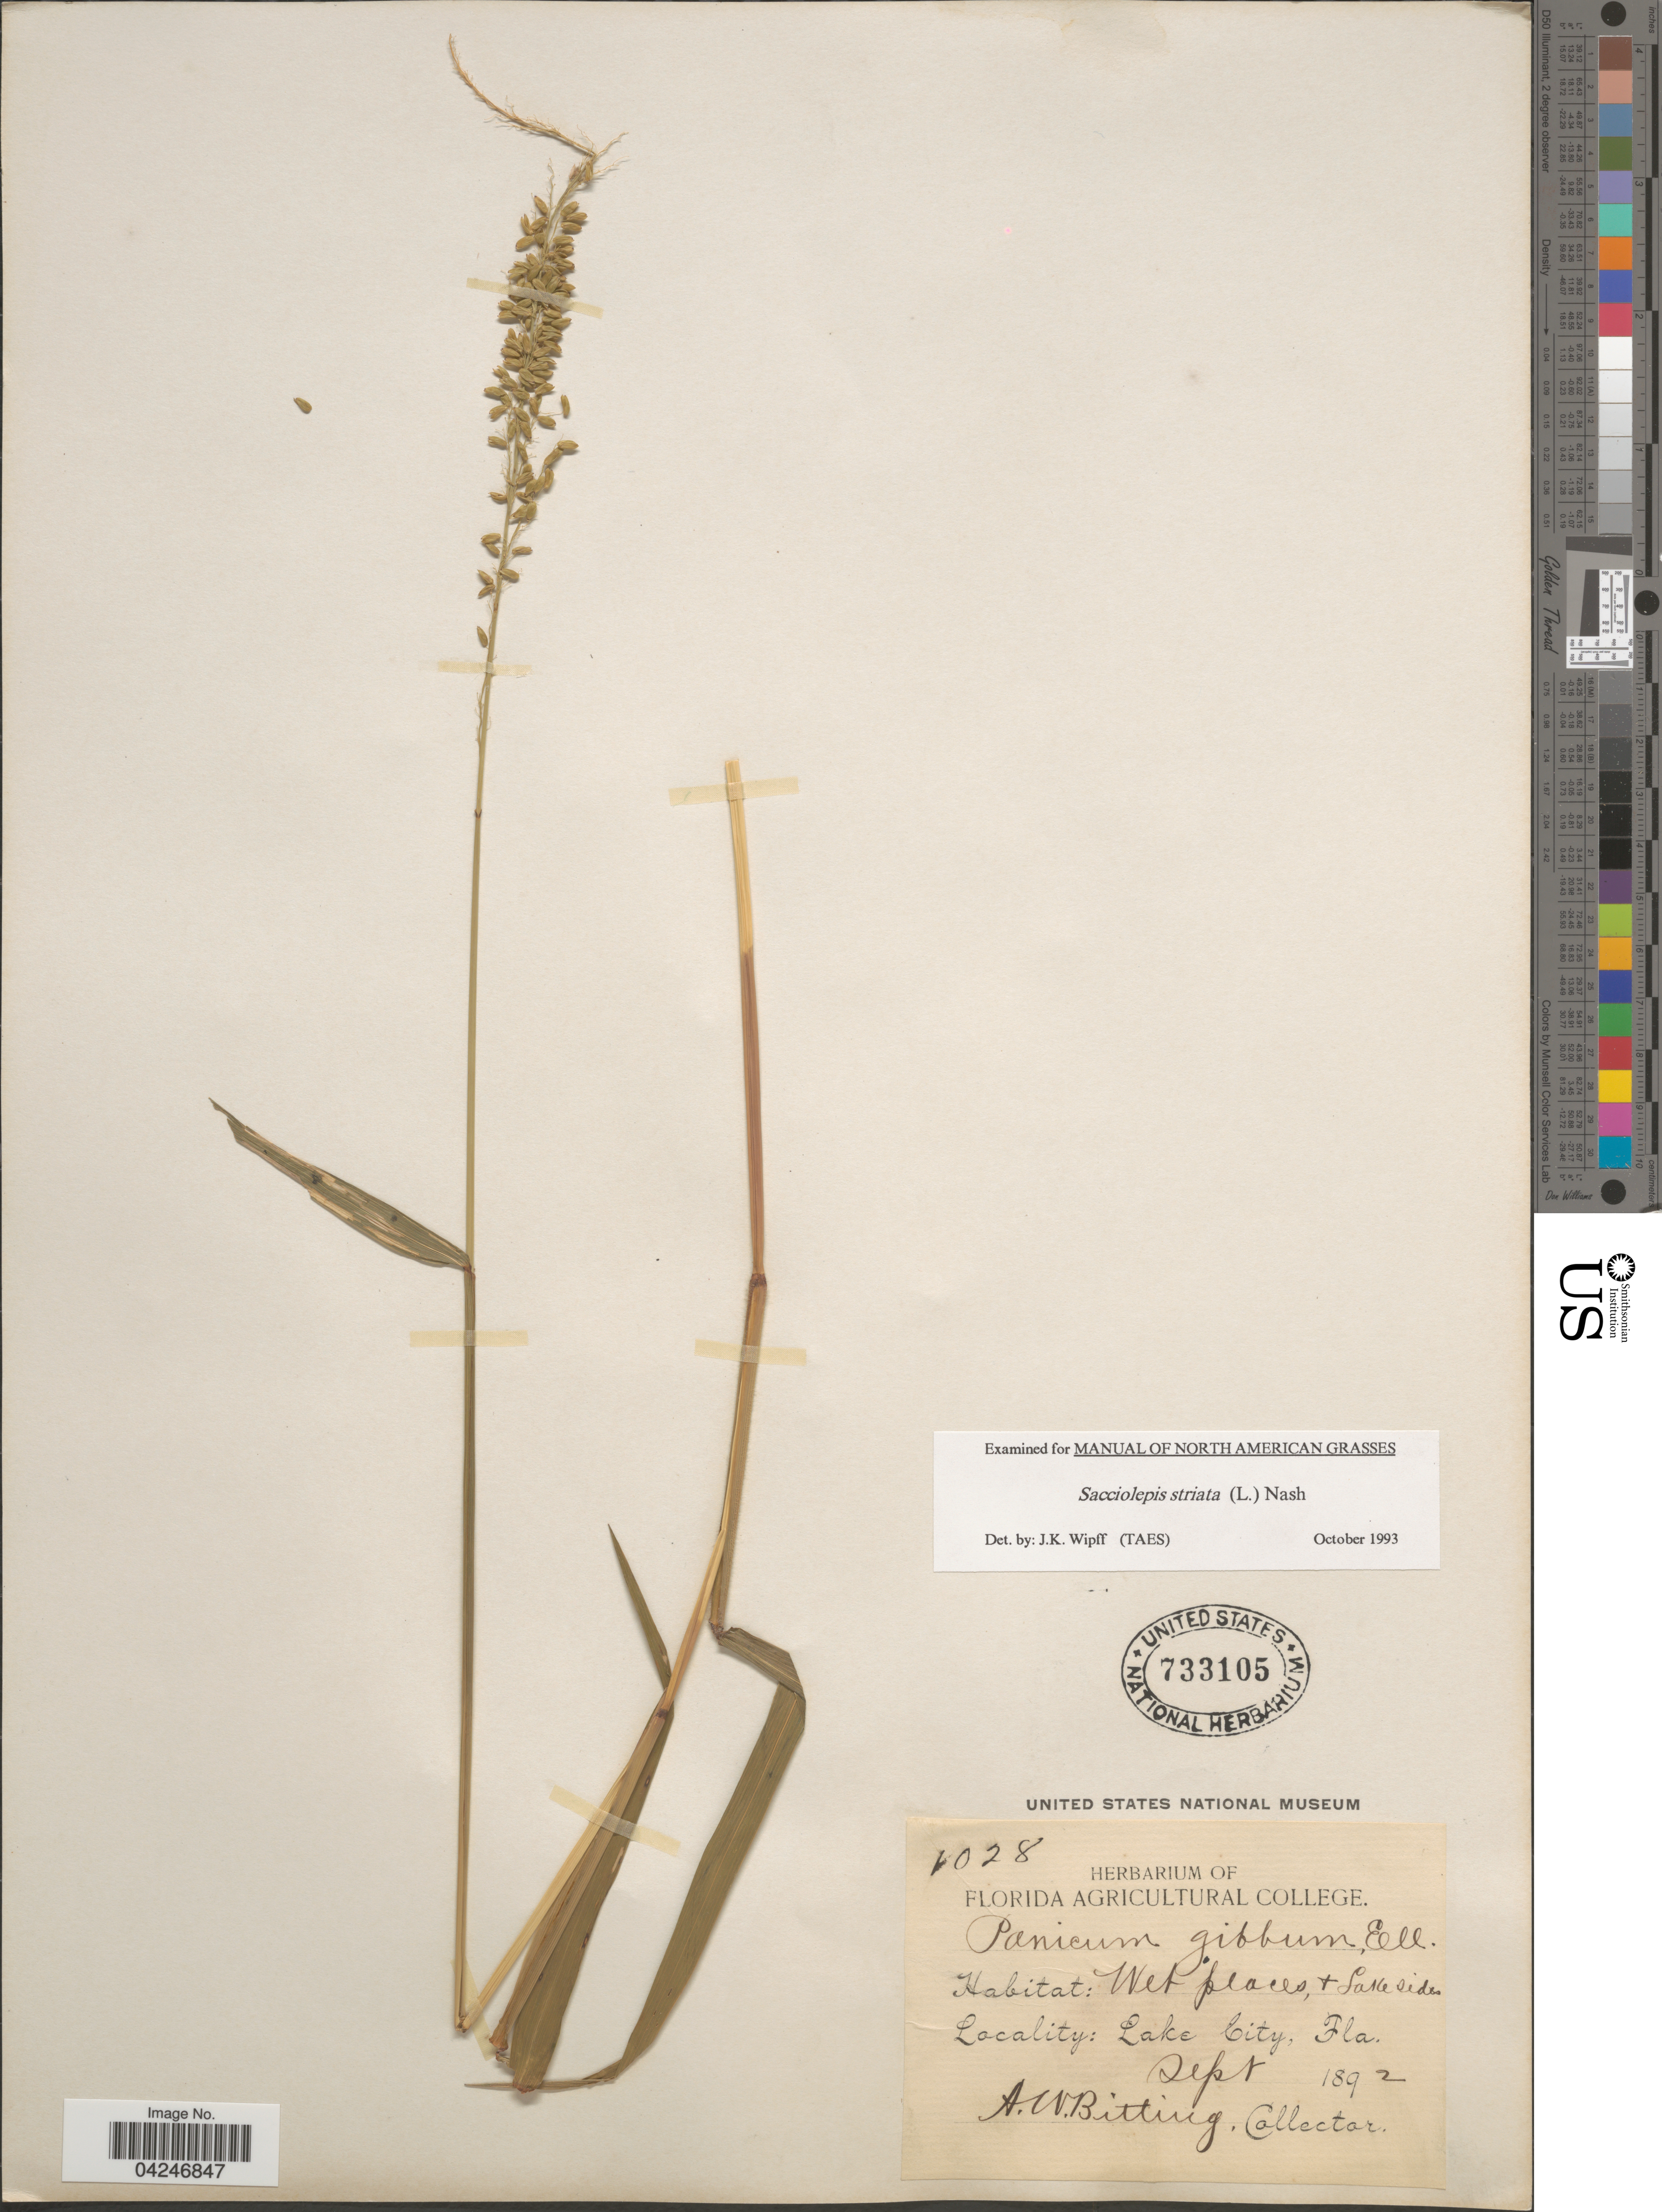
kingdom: Plantae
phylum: Tracheophyta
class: Liliopsida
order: Poales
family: Poaceae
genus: Sacciolepis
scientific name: Sacciolepis striata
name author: (L.) Nash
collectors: A. Bitting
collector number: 1028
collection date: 1892-09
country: United States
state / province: Florida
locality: Wet places, + Lake sides. Lake City.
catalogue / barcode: US 733105